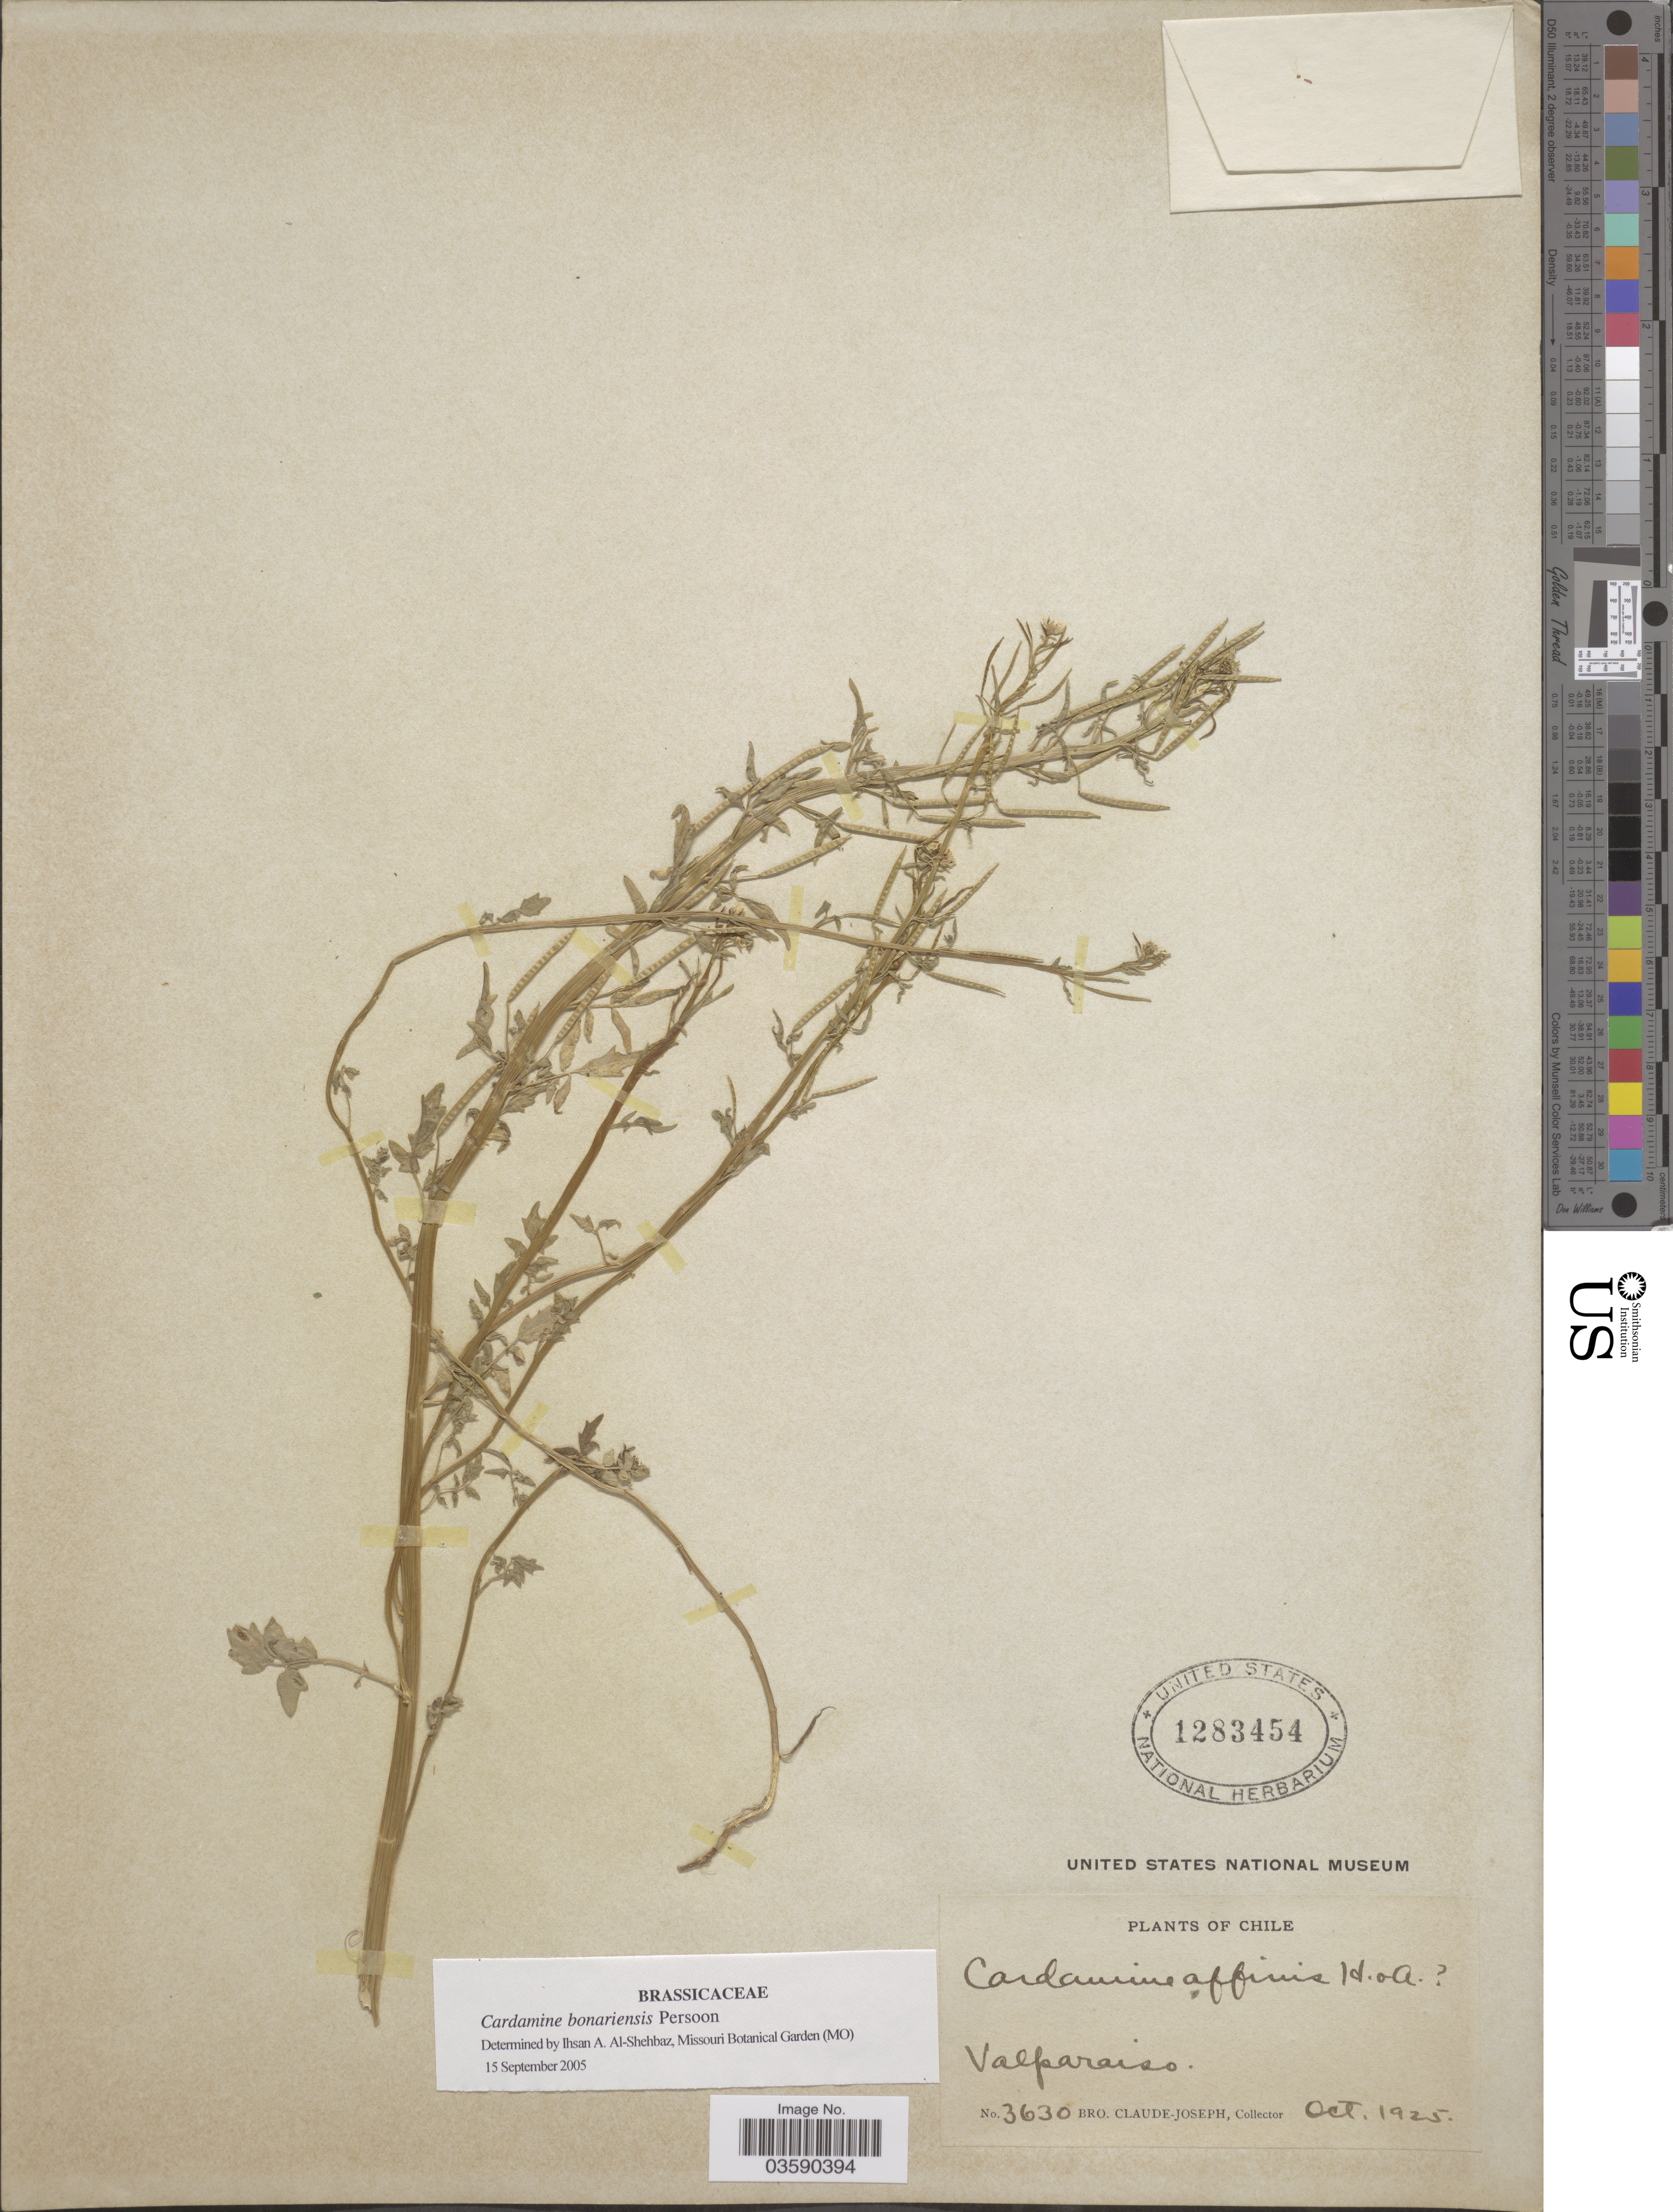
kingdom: Plantae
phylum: Tracheophyta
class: Magnoliopsida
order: Brassicales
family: Brassicaceae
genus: Cardamine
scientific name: Cardamine bonariensis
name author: Pers.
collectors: Bro. Claude-Joseph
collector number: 3630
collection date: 1925-10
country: Chile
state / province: Valparaíso (V)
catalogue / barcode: US 1283454